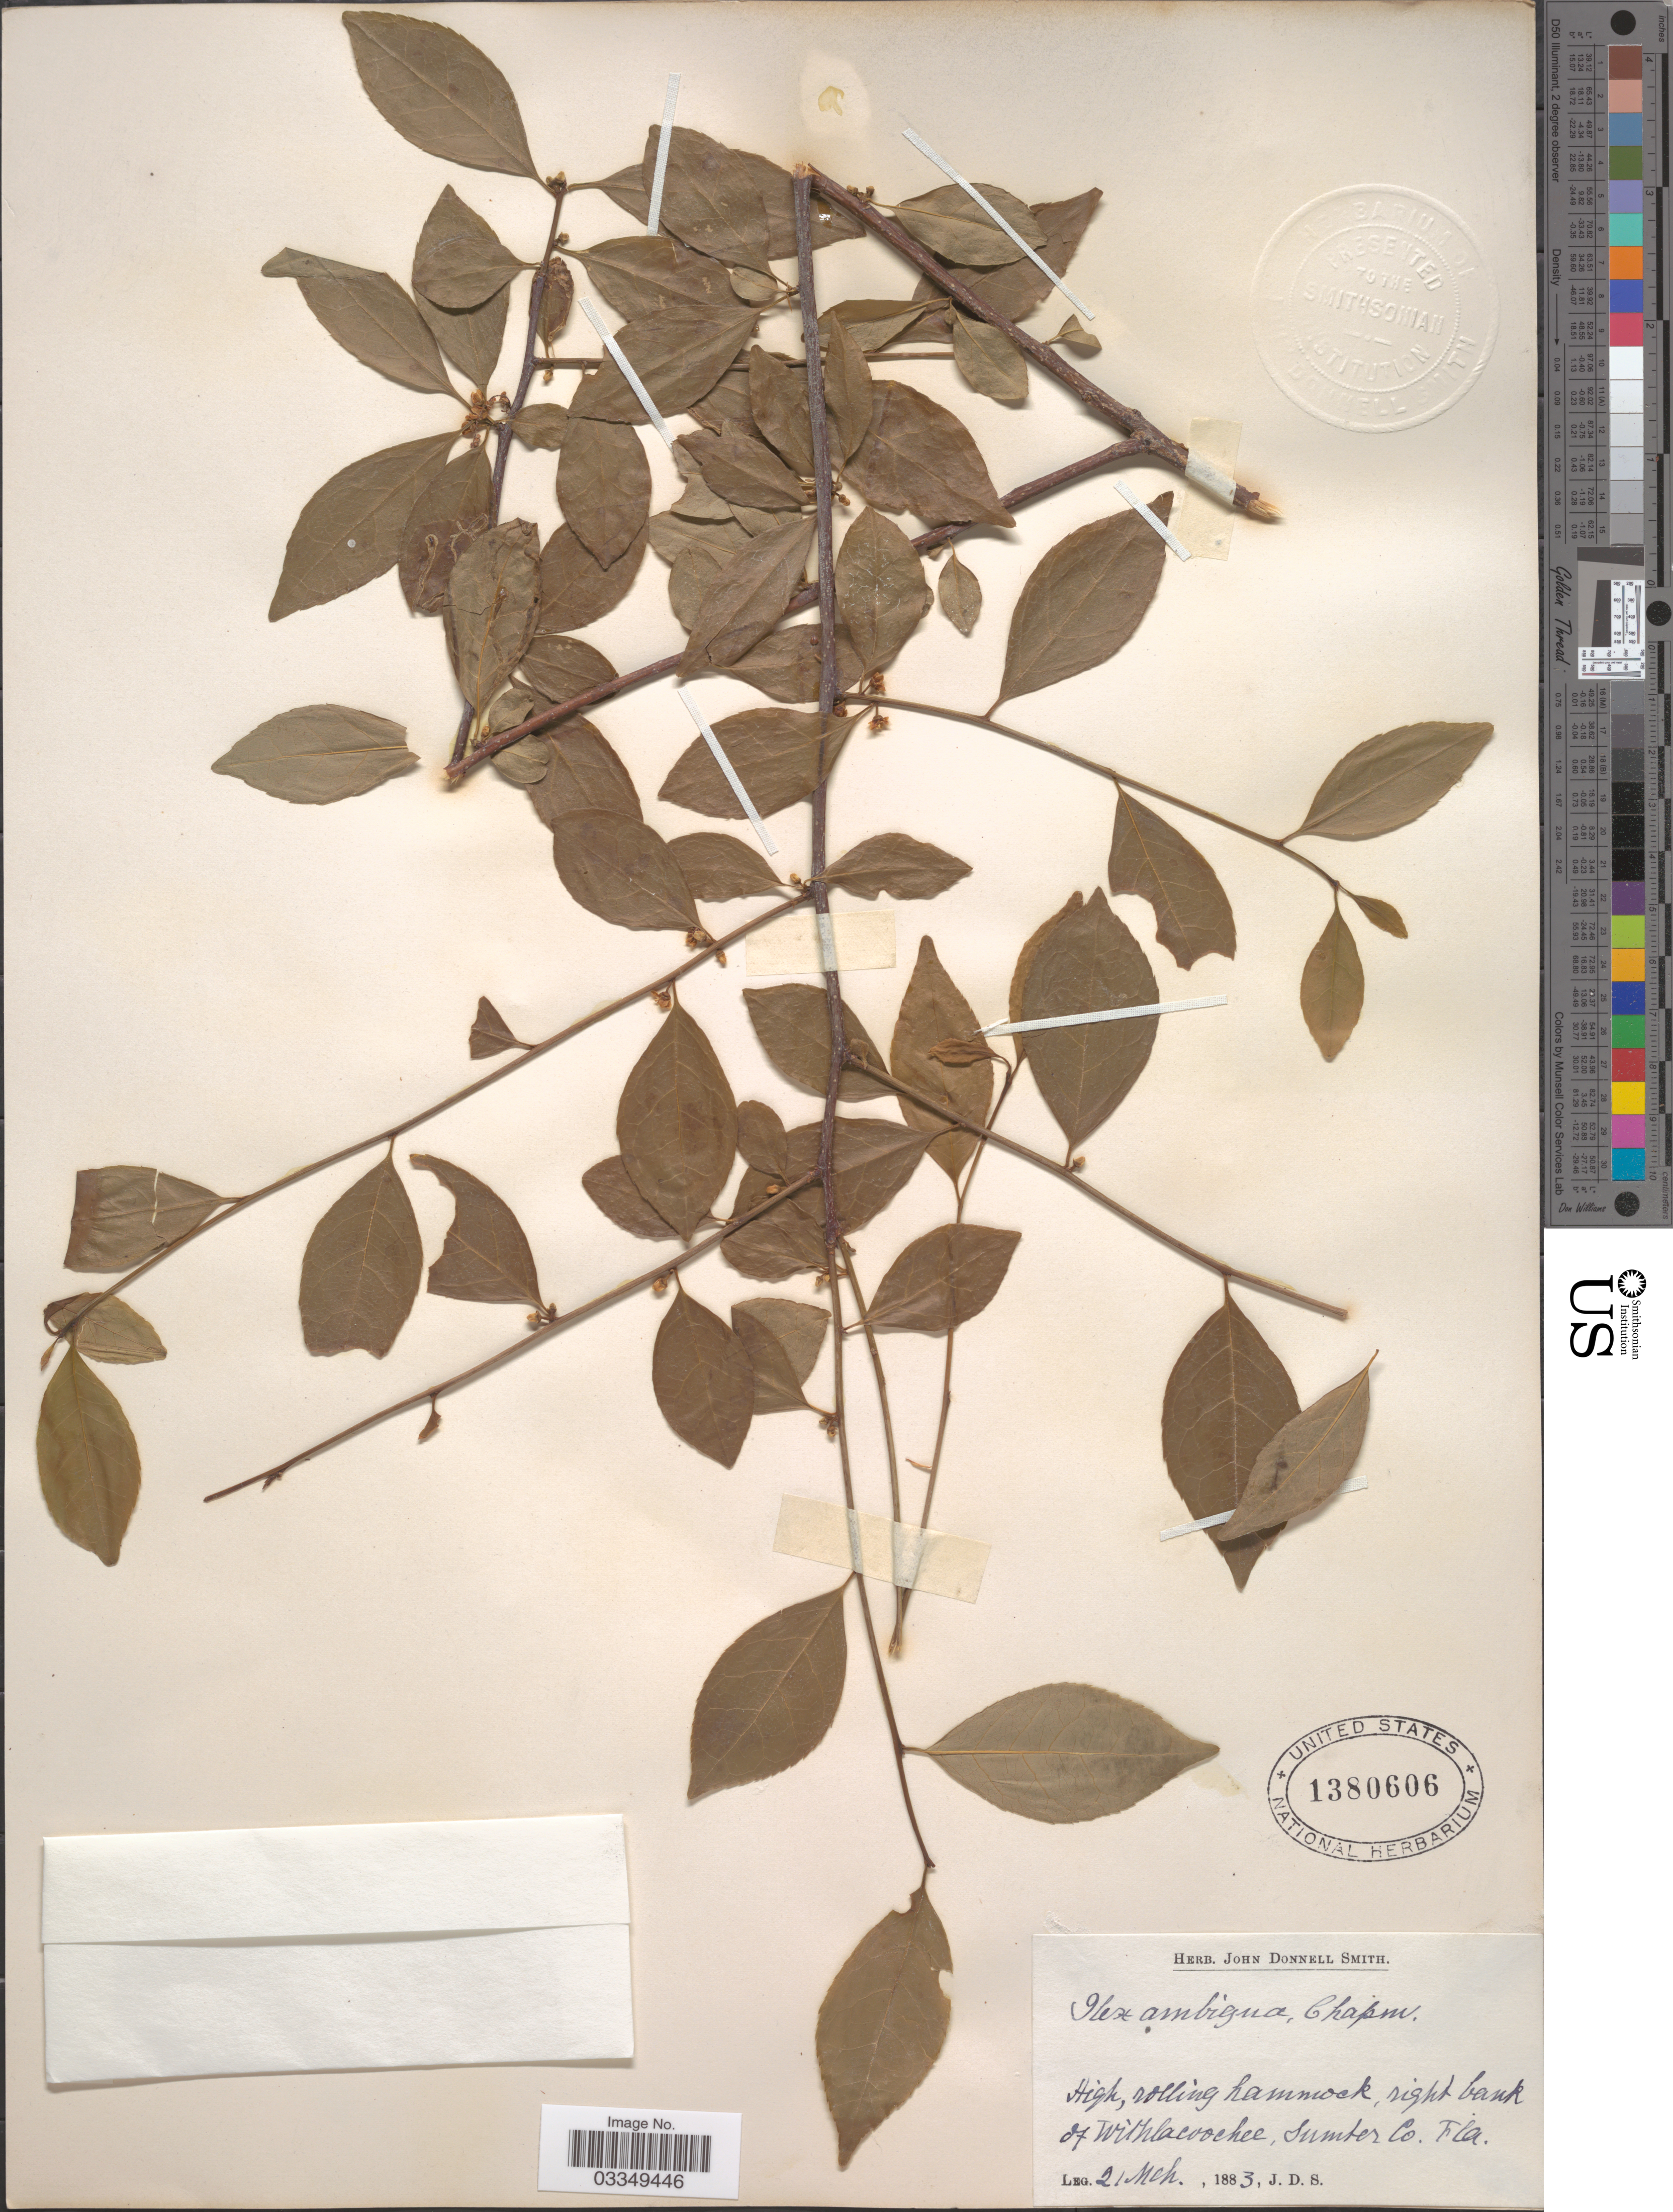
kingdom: Plantae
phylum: Tracheophyta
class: Magnoliopsida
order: Aquifoliales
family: Aquifoliaceae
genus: Ilex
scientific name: Ilex ambigua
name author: Chapm.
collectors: J. Donnell Smith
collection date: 1883-03-21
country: United States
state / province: Florida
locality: High, rolling hammock, right bank of Withlacooche, Sumter Co.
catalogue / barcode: US 1380606